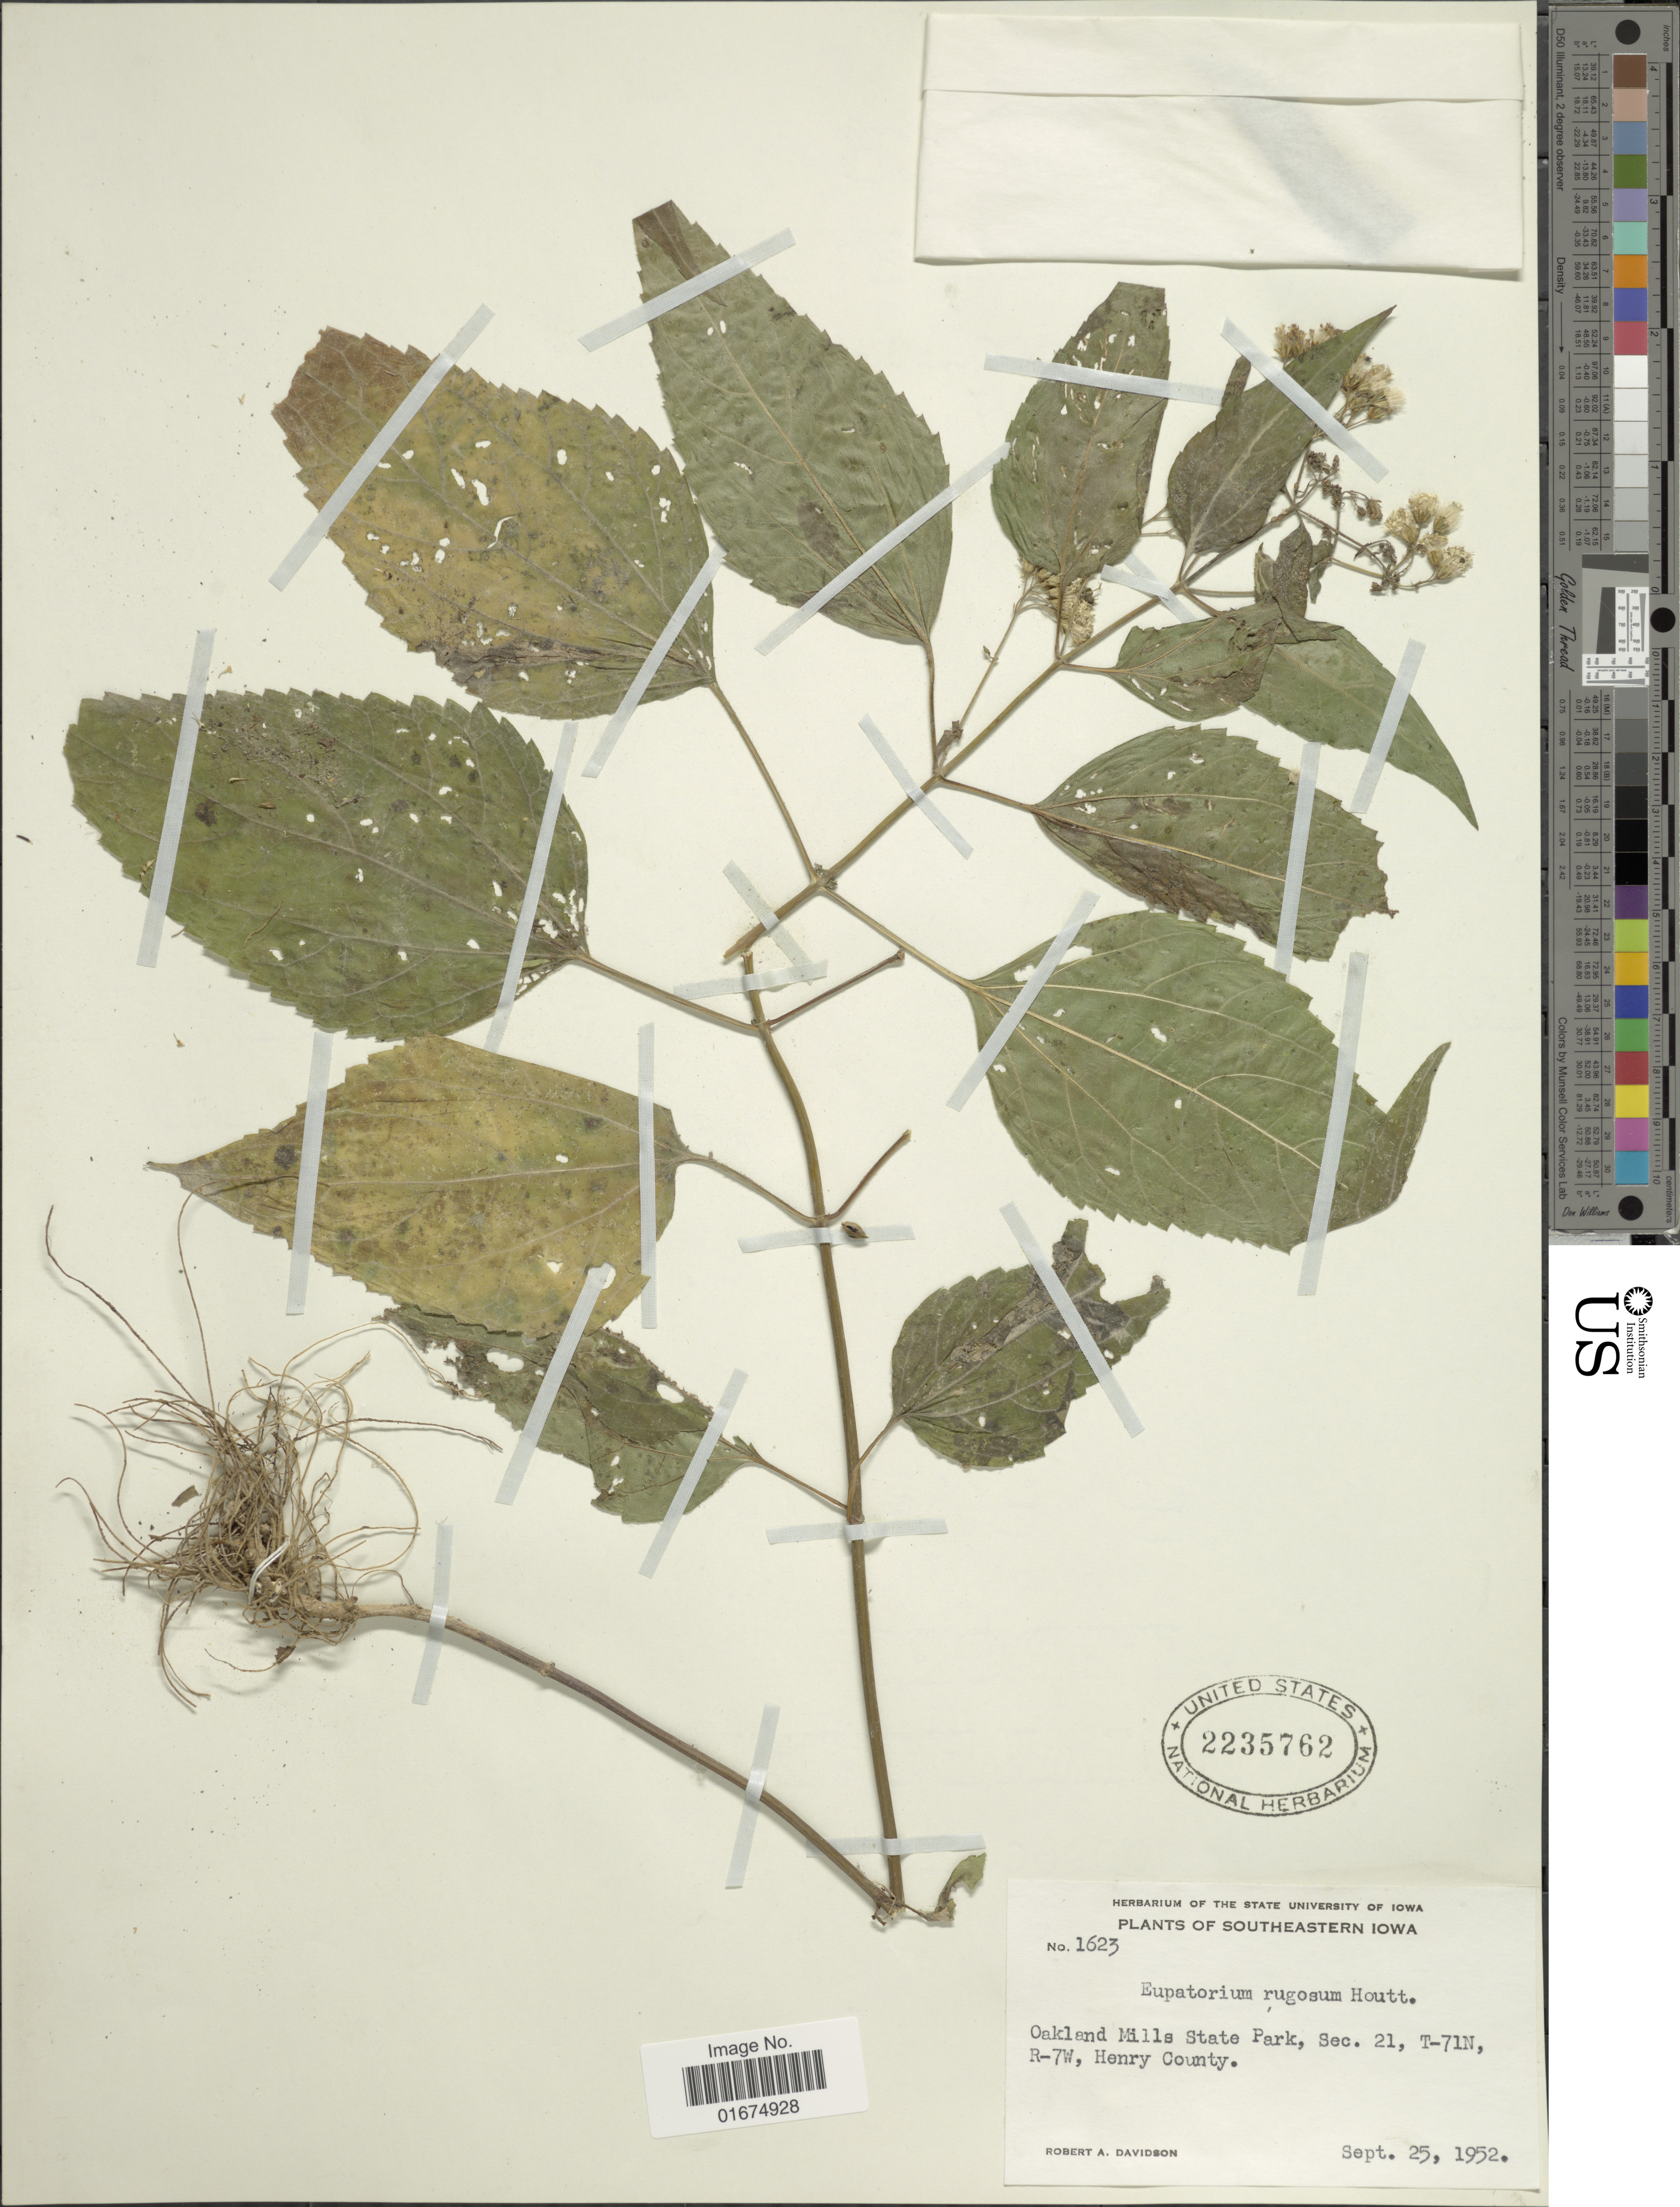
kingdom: Plantae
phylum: Tracheophyta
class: Magnoliopsida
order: Asterales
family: Asteraceae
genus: Ageratina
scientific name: Ageratina altissima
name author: (L.) R.M. King & H. Rob.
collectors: R. A. Davidson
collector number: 1623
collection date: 1952-09-25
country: United States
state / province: Iowa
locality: Southeastern Iowa, Oakland Mills State Park, sec. 21, T-71N, R-7W, Henry County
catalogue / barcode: US 2235762